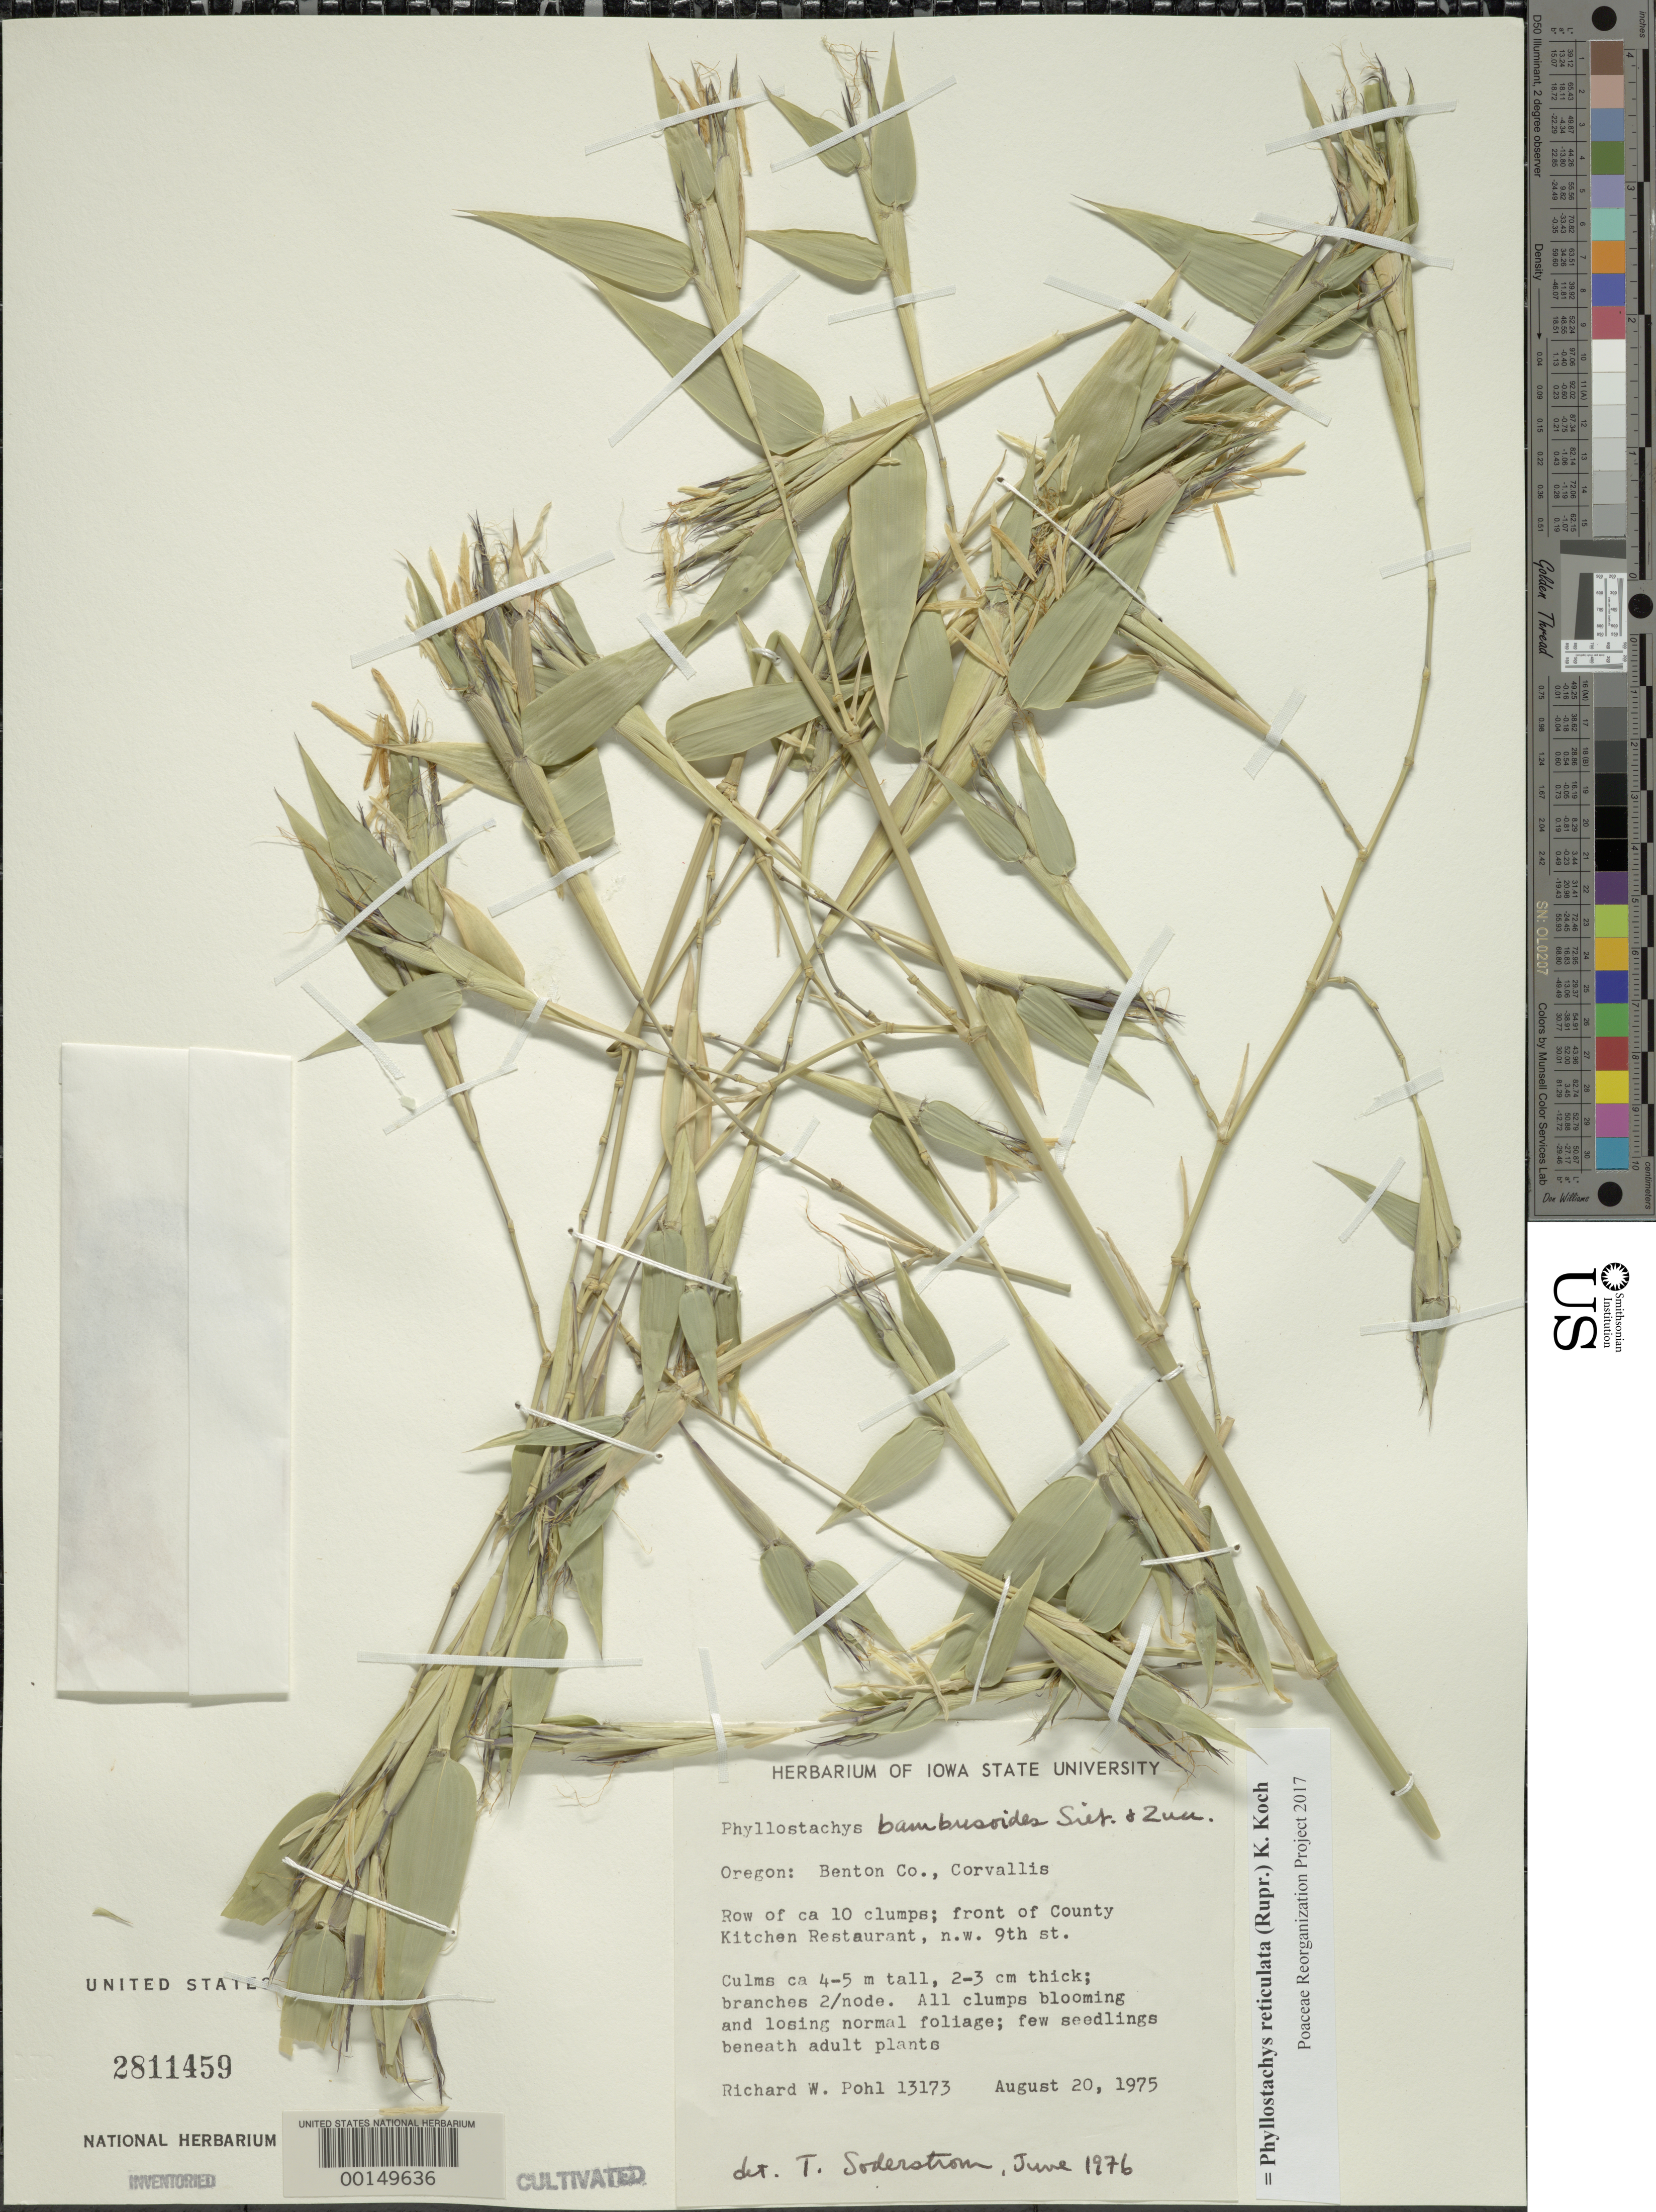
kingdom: Plantae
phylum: Tracheophyta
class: Liliopsida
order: Poales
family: Poaceae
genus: Phyllostachys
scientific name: Phyllostachys reticulata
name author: (Rupr.) K. Koch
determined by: Poaceae Reorganization Project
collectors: R. W. Pohl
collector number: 13173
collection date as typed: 20 Aug 1975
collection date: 1975-08-20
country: United States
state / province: Oregon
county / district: Benton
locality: Corvallis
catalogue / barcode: US 2811459